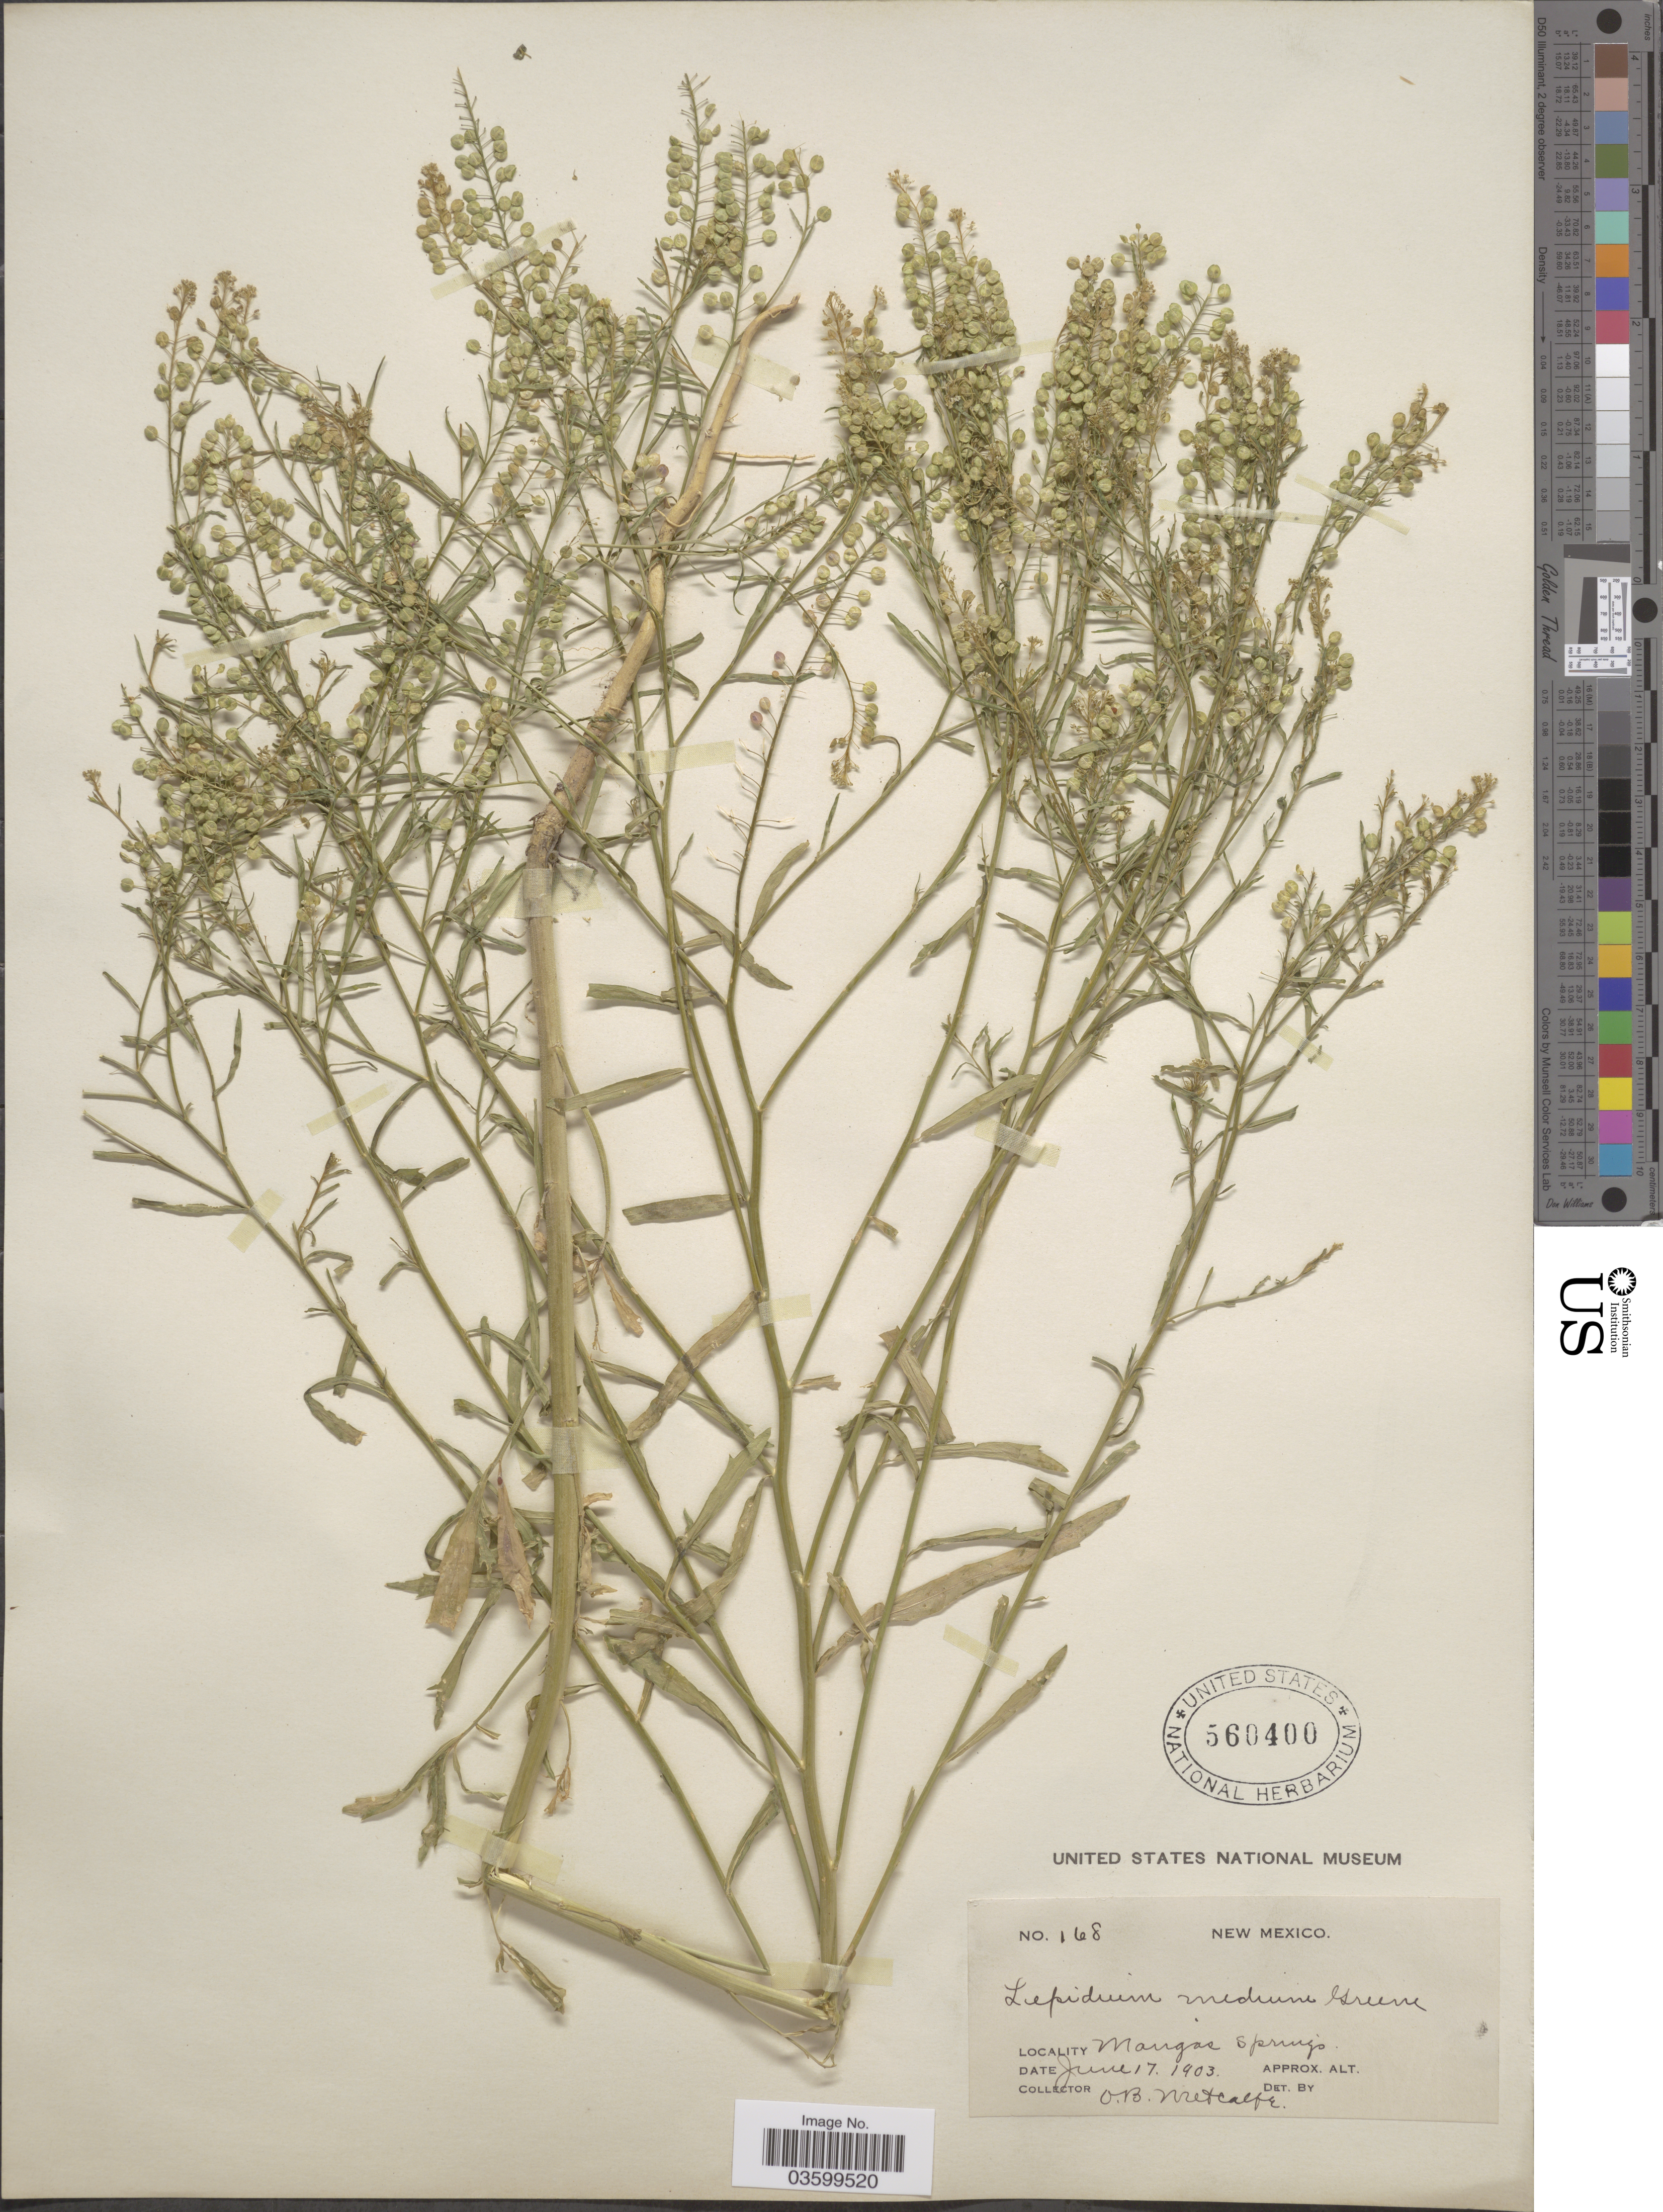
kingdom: Plantae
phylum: Tracheophyta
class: Magnoliopsida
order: Brassicales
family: Brassicaceae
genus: Lepidium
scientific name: Lepidium virginicum var. canescens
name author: Thell.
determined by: Al-Shehbaz, I. A., (MO), Missouri Botanical Garden (UNITED STATES)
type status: Isotype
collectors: O. B. Metcalfe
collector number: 168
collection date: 1903-06-17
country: United States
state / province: New Mexico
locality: Mangas Springs.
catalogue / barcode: US 560400